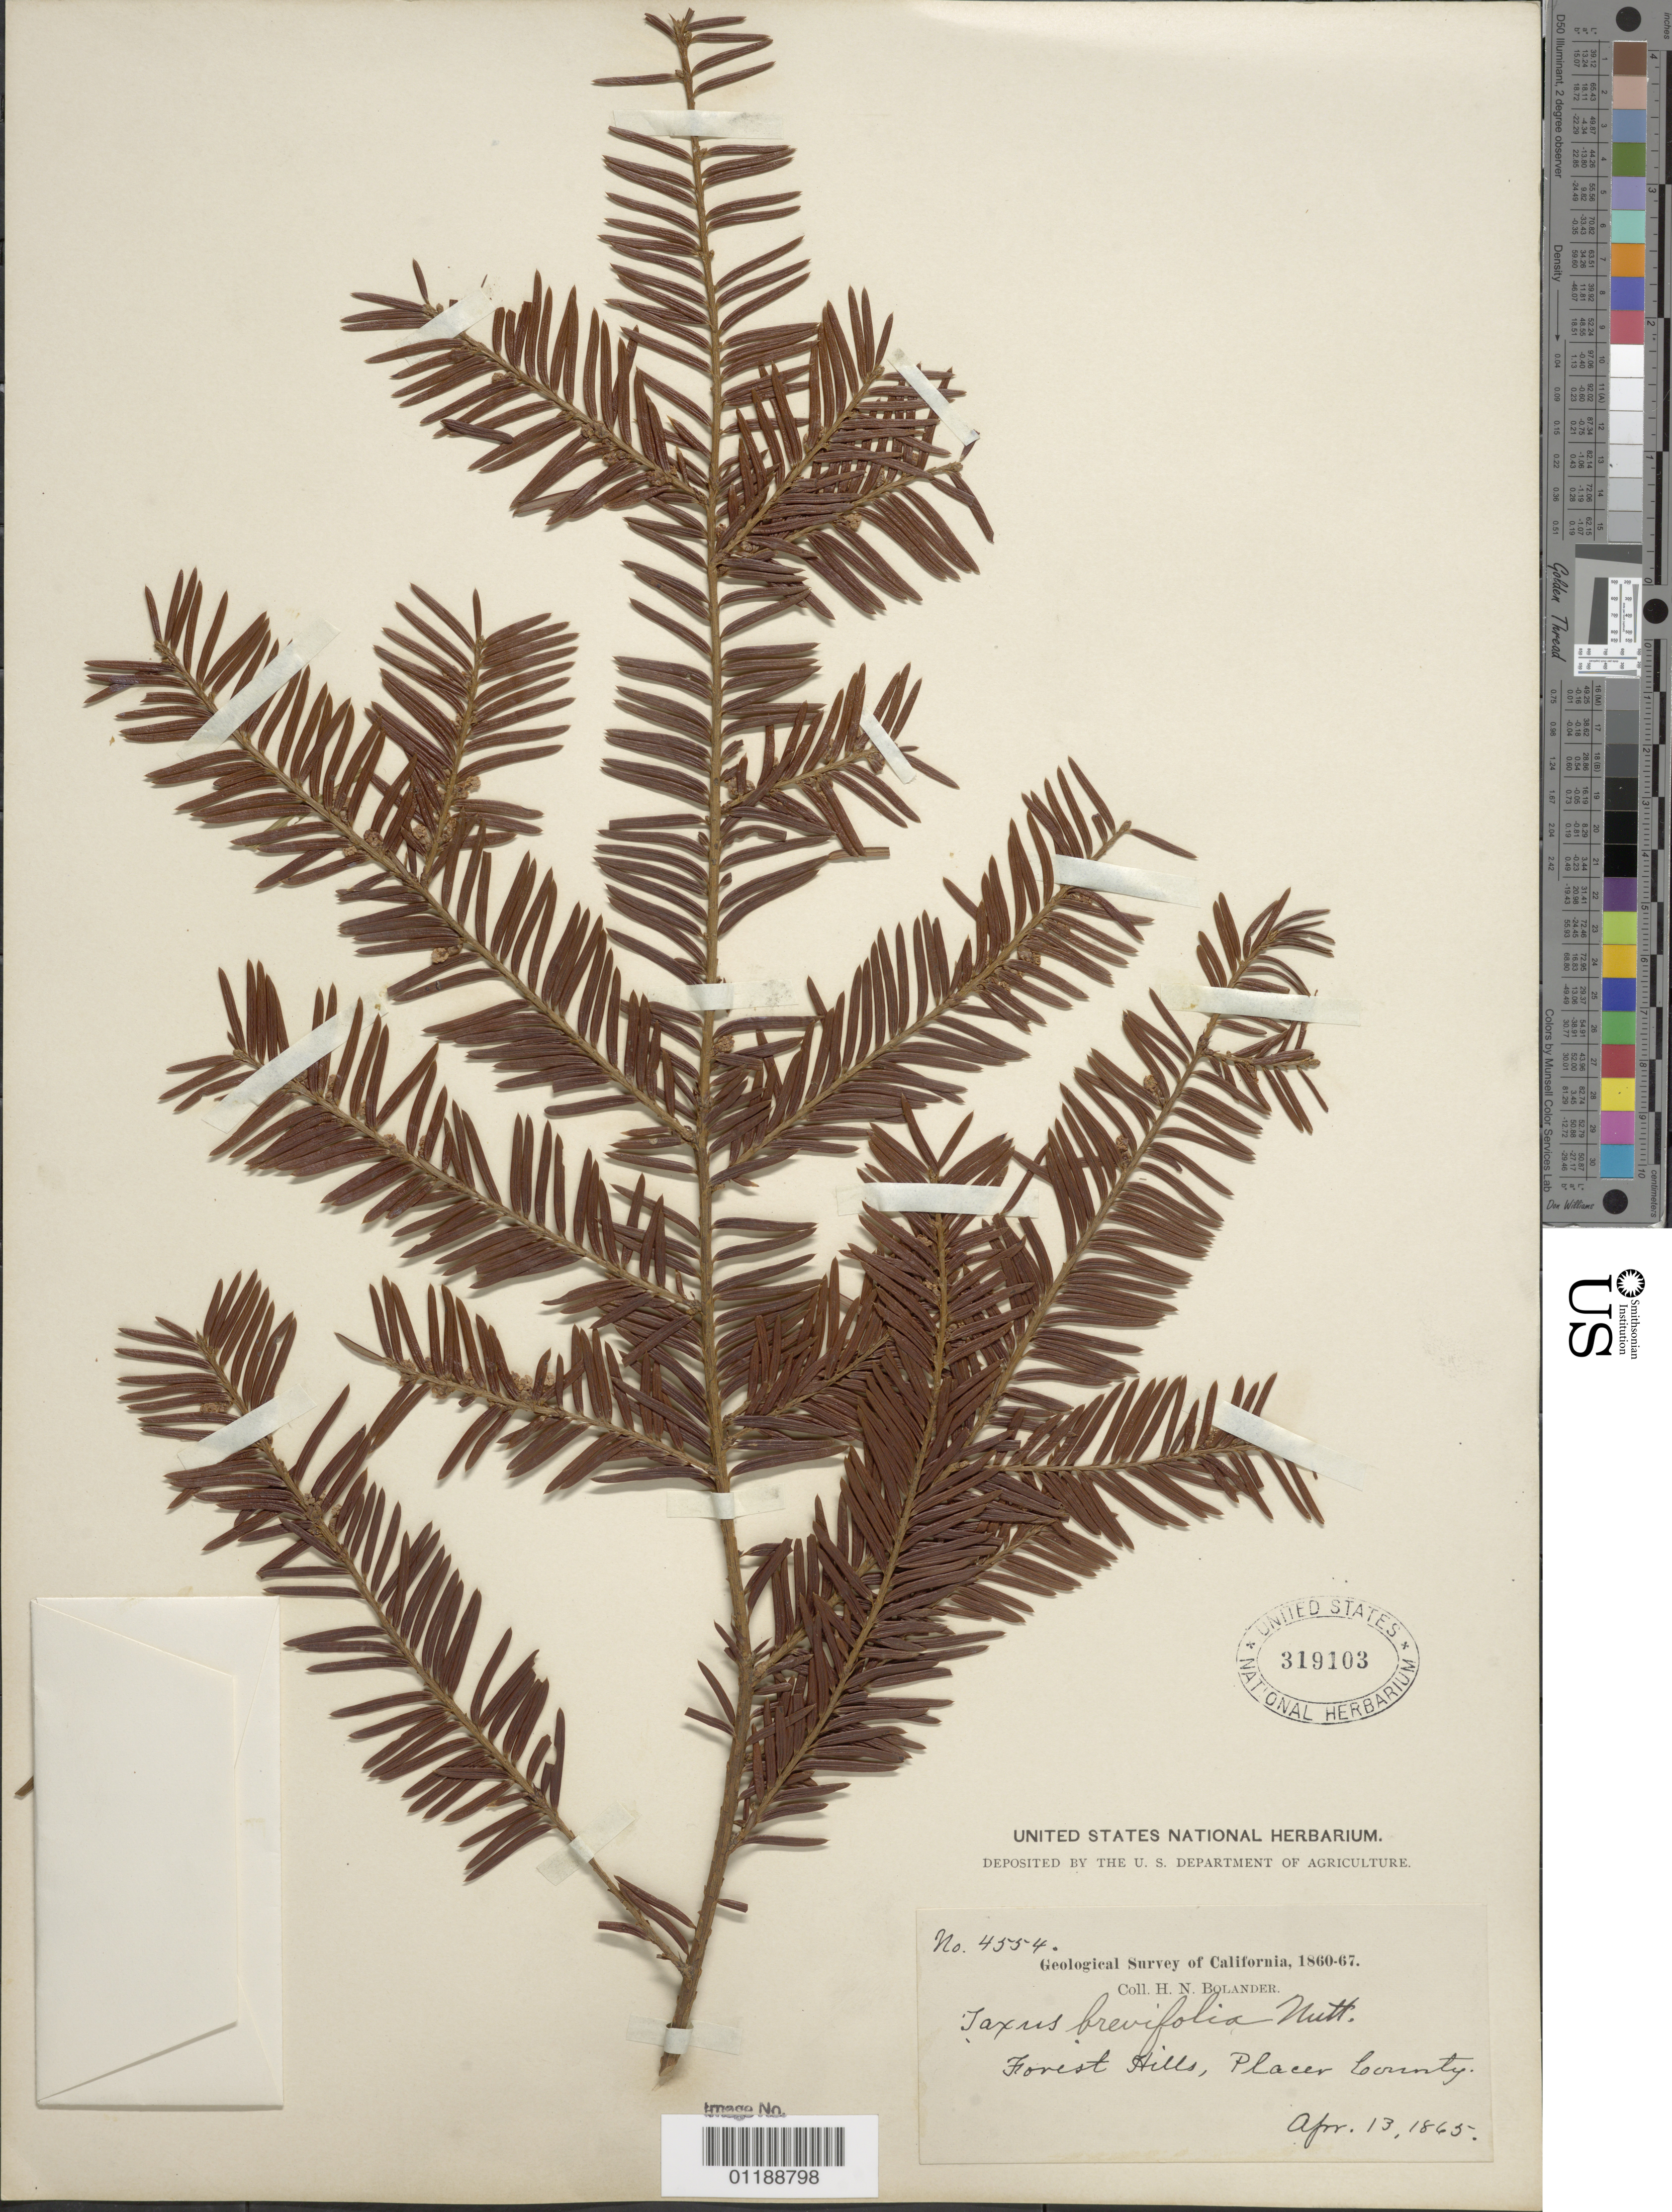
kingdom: Plantae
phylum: Tracheophyta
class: Pinopsida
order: Pinales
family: Taxaceae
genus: Taxus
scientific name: Taxus brevifolia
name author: Nutt.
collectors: H. Bolander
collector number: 4554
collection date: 1865-04-13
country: United States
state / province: California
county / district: Placer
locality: Forest Hills.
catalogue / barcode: US 319103